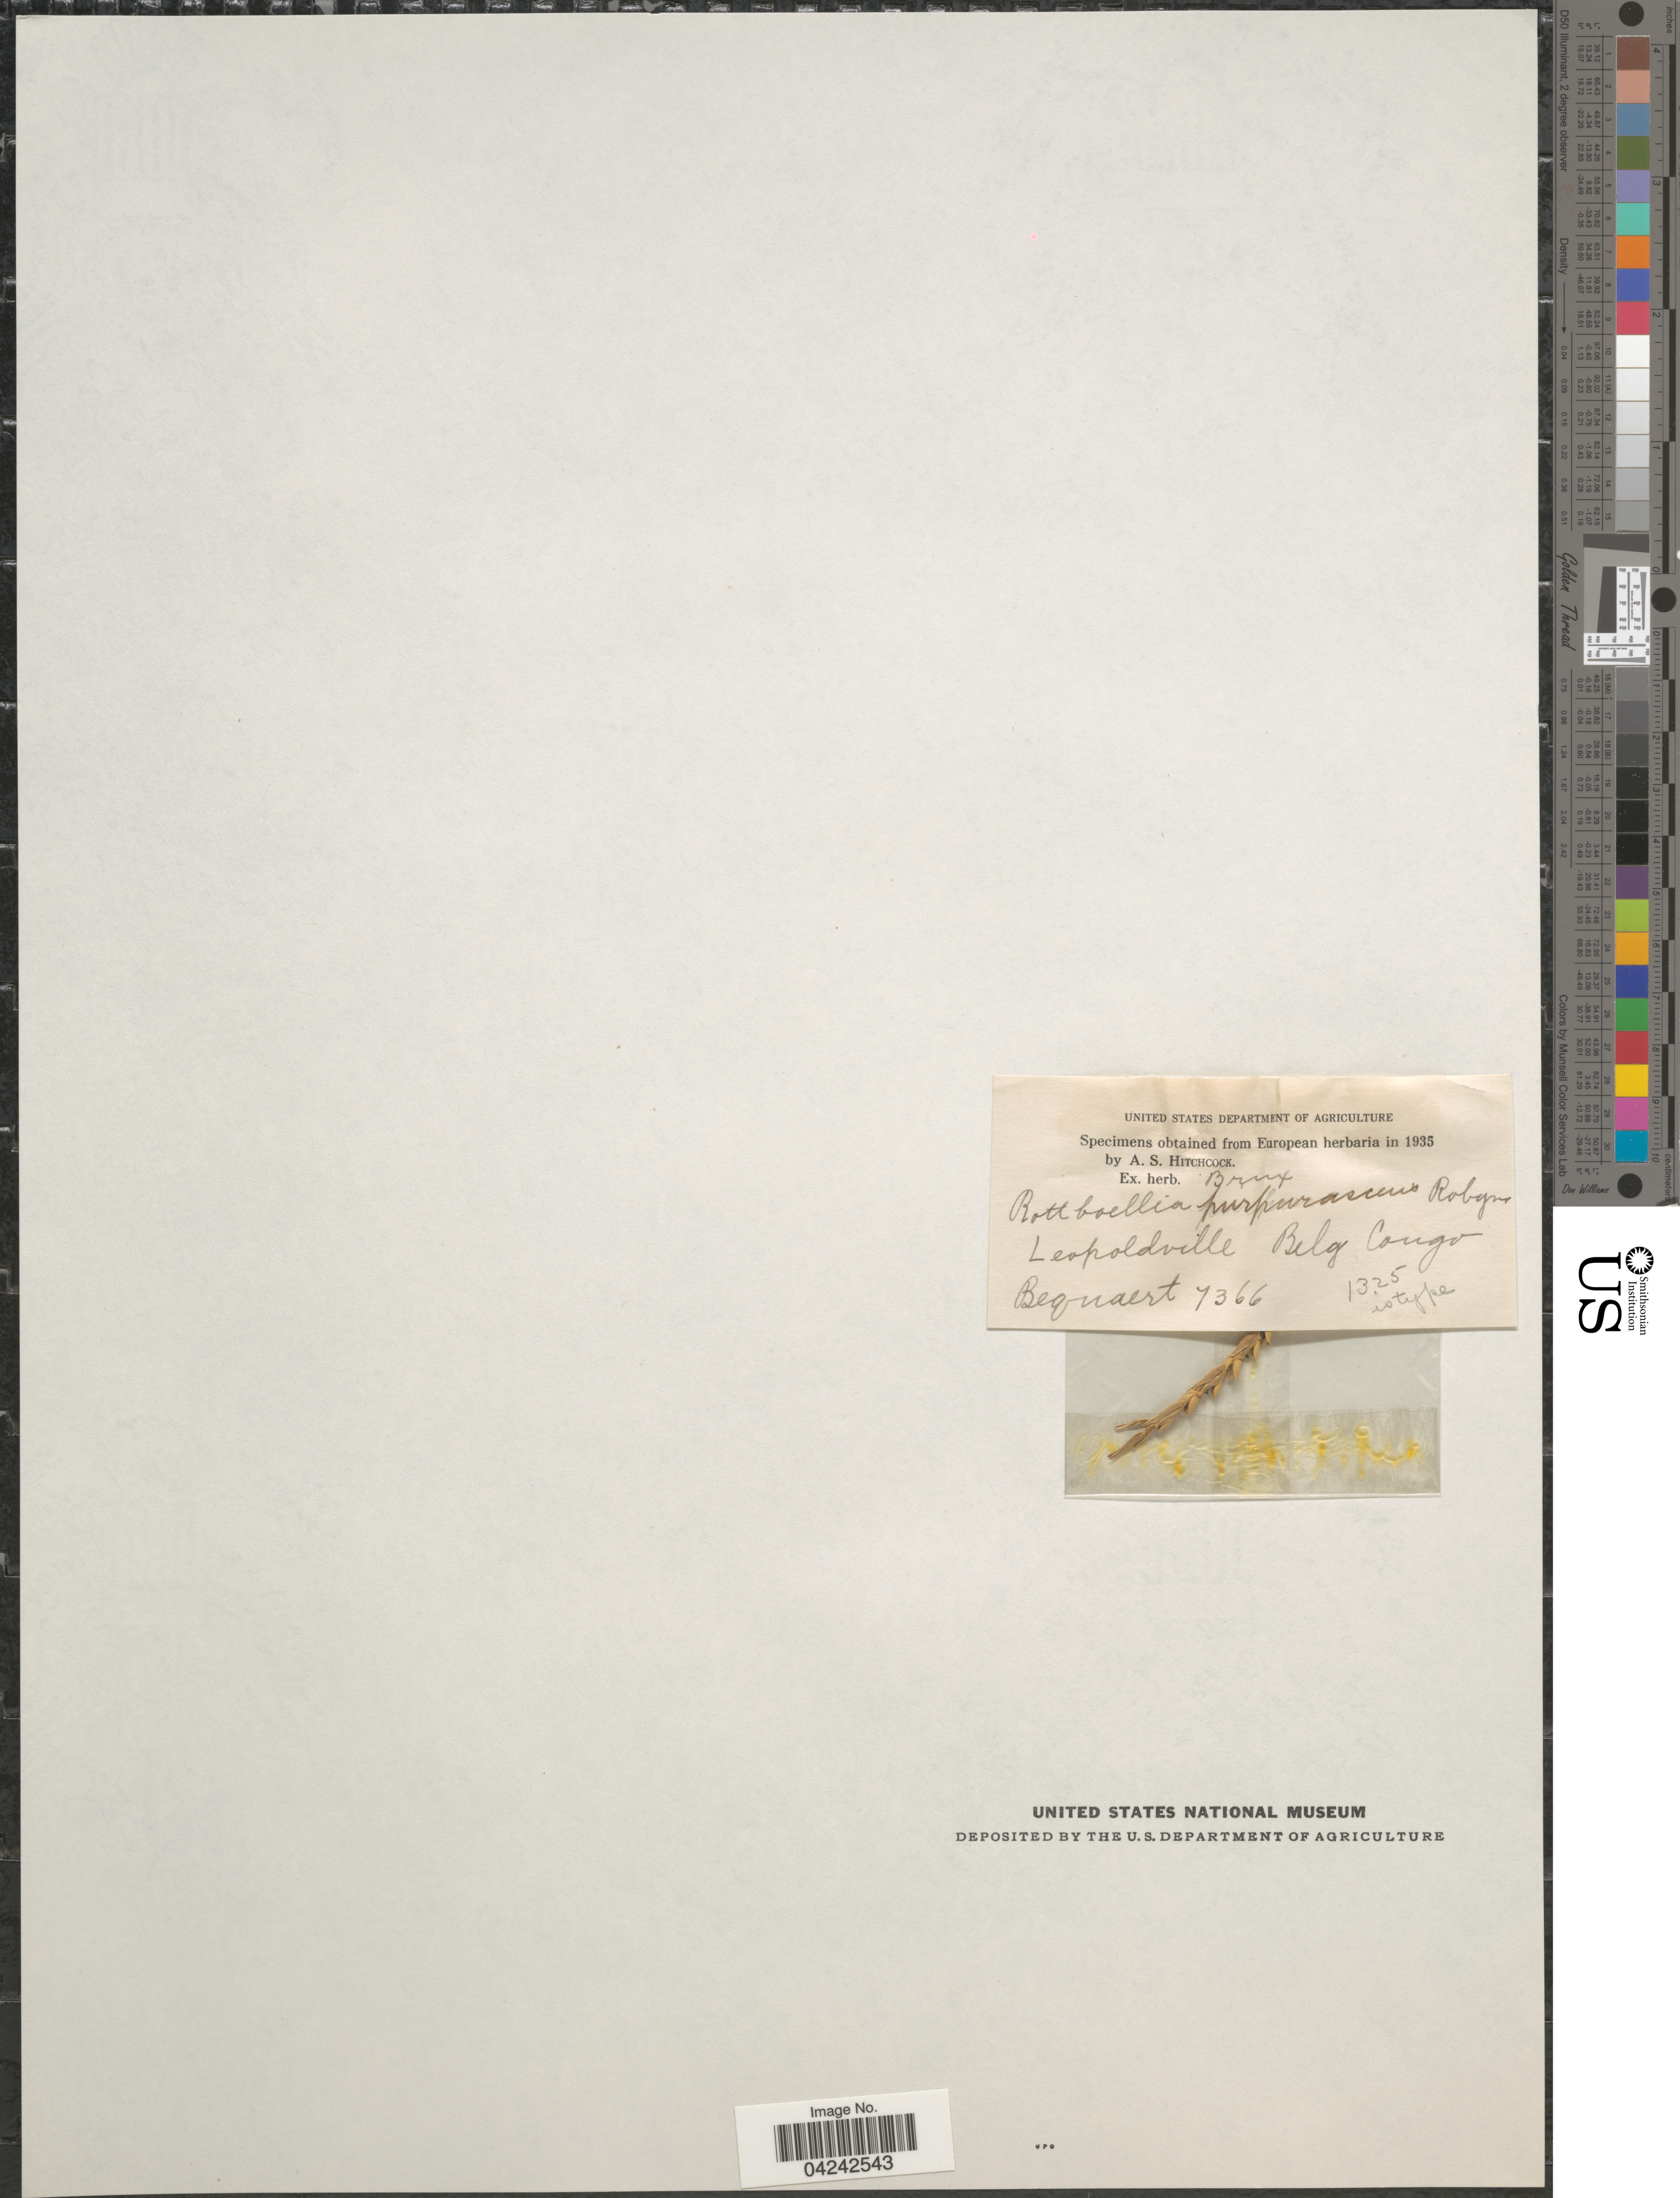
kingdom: Plantae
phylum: Tracheophyta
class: Liliopsida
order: Poales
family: Poaceae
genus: Rottboellia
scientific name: Rottboellia purpurascens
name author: Robyns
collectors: Bequaert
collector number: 7366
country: Congo, Democratic Republic of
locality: Leopoldville. Belg Congo.